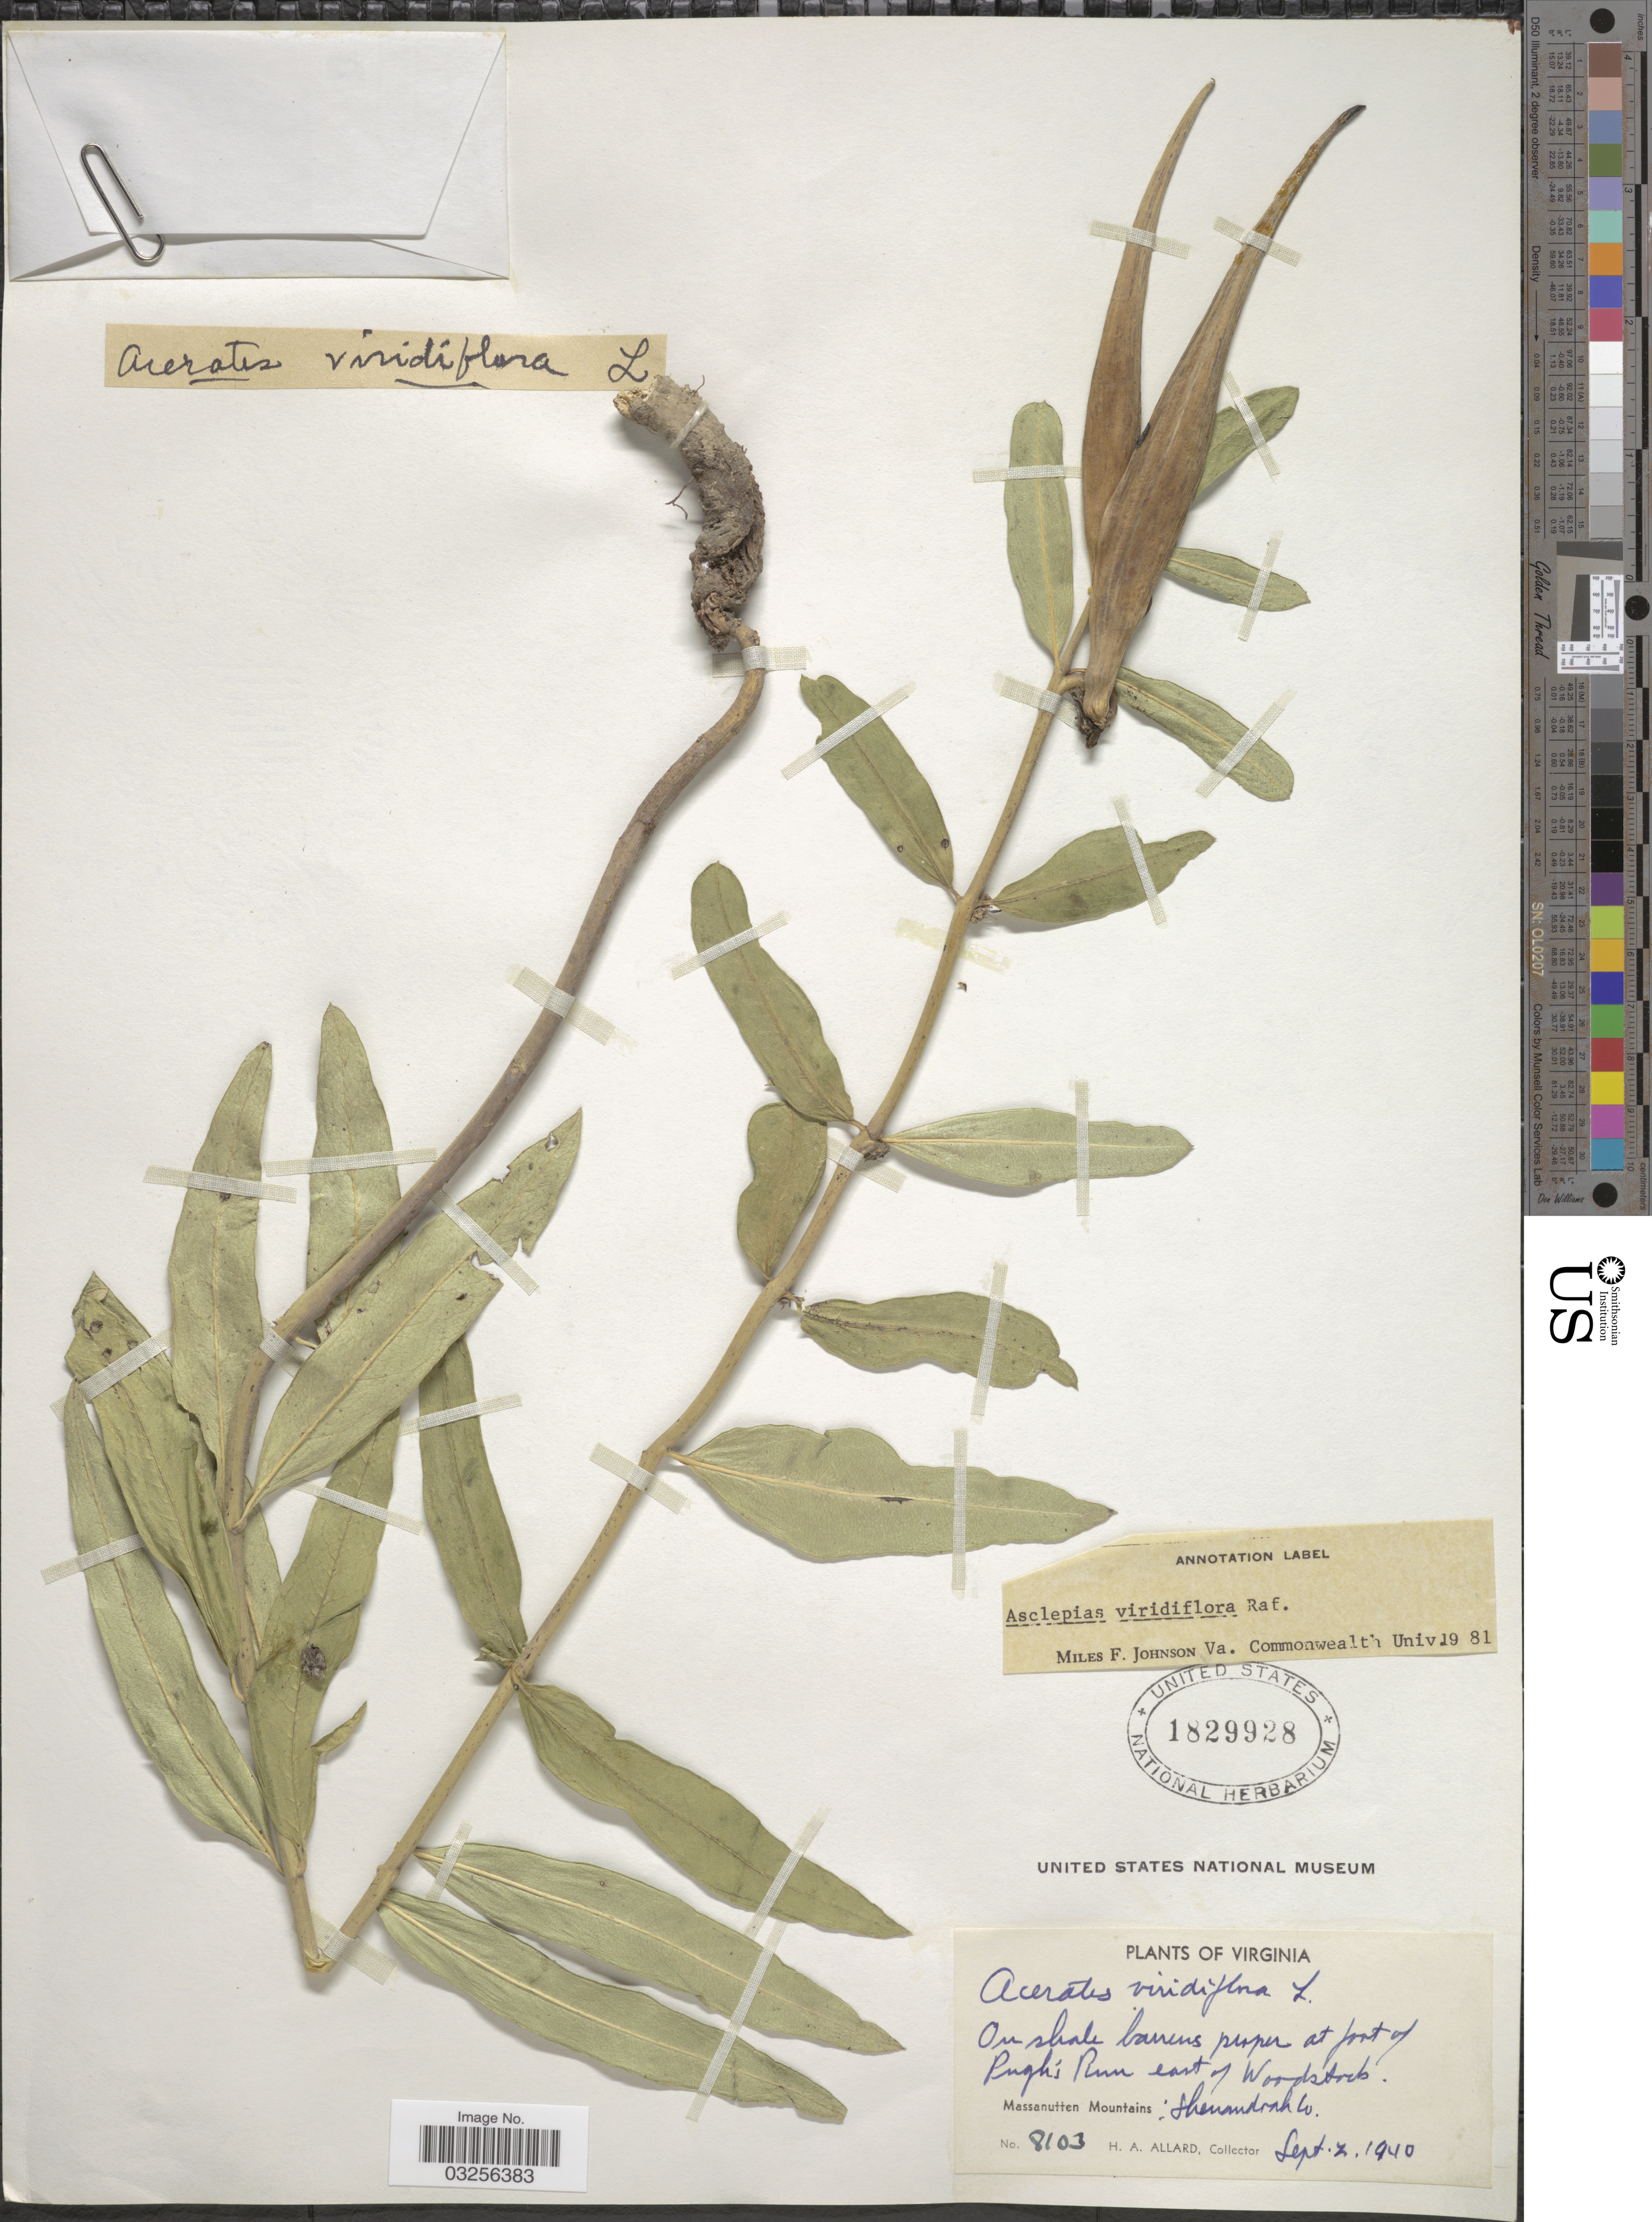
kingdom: Plantae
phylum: Tracheophyta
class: Magnoliopsida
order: Gentianales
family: Apocynaceae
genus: Asclepias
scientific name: Asclepias viridiflora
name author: Raf.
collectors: H. A. Allard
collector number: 8103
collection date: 1940-09-02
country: United States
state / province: Virginia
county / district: Shenandoah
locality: On shale barrens proper at foot of Pugh's Run east of Woodstock. Massanutten Mountains; Shenandoah Co.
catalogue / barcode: US 1829928